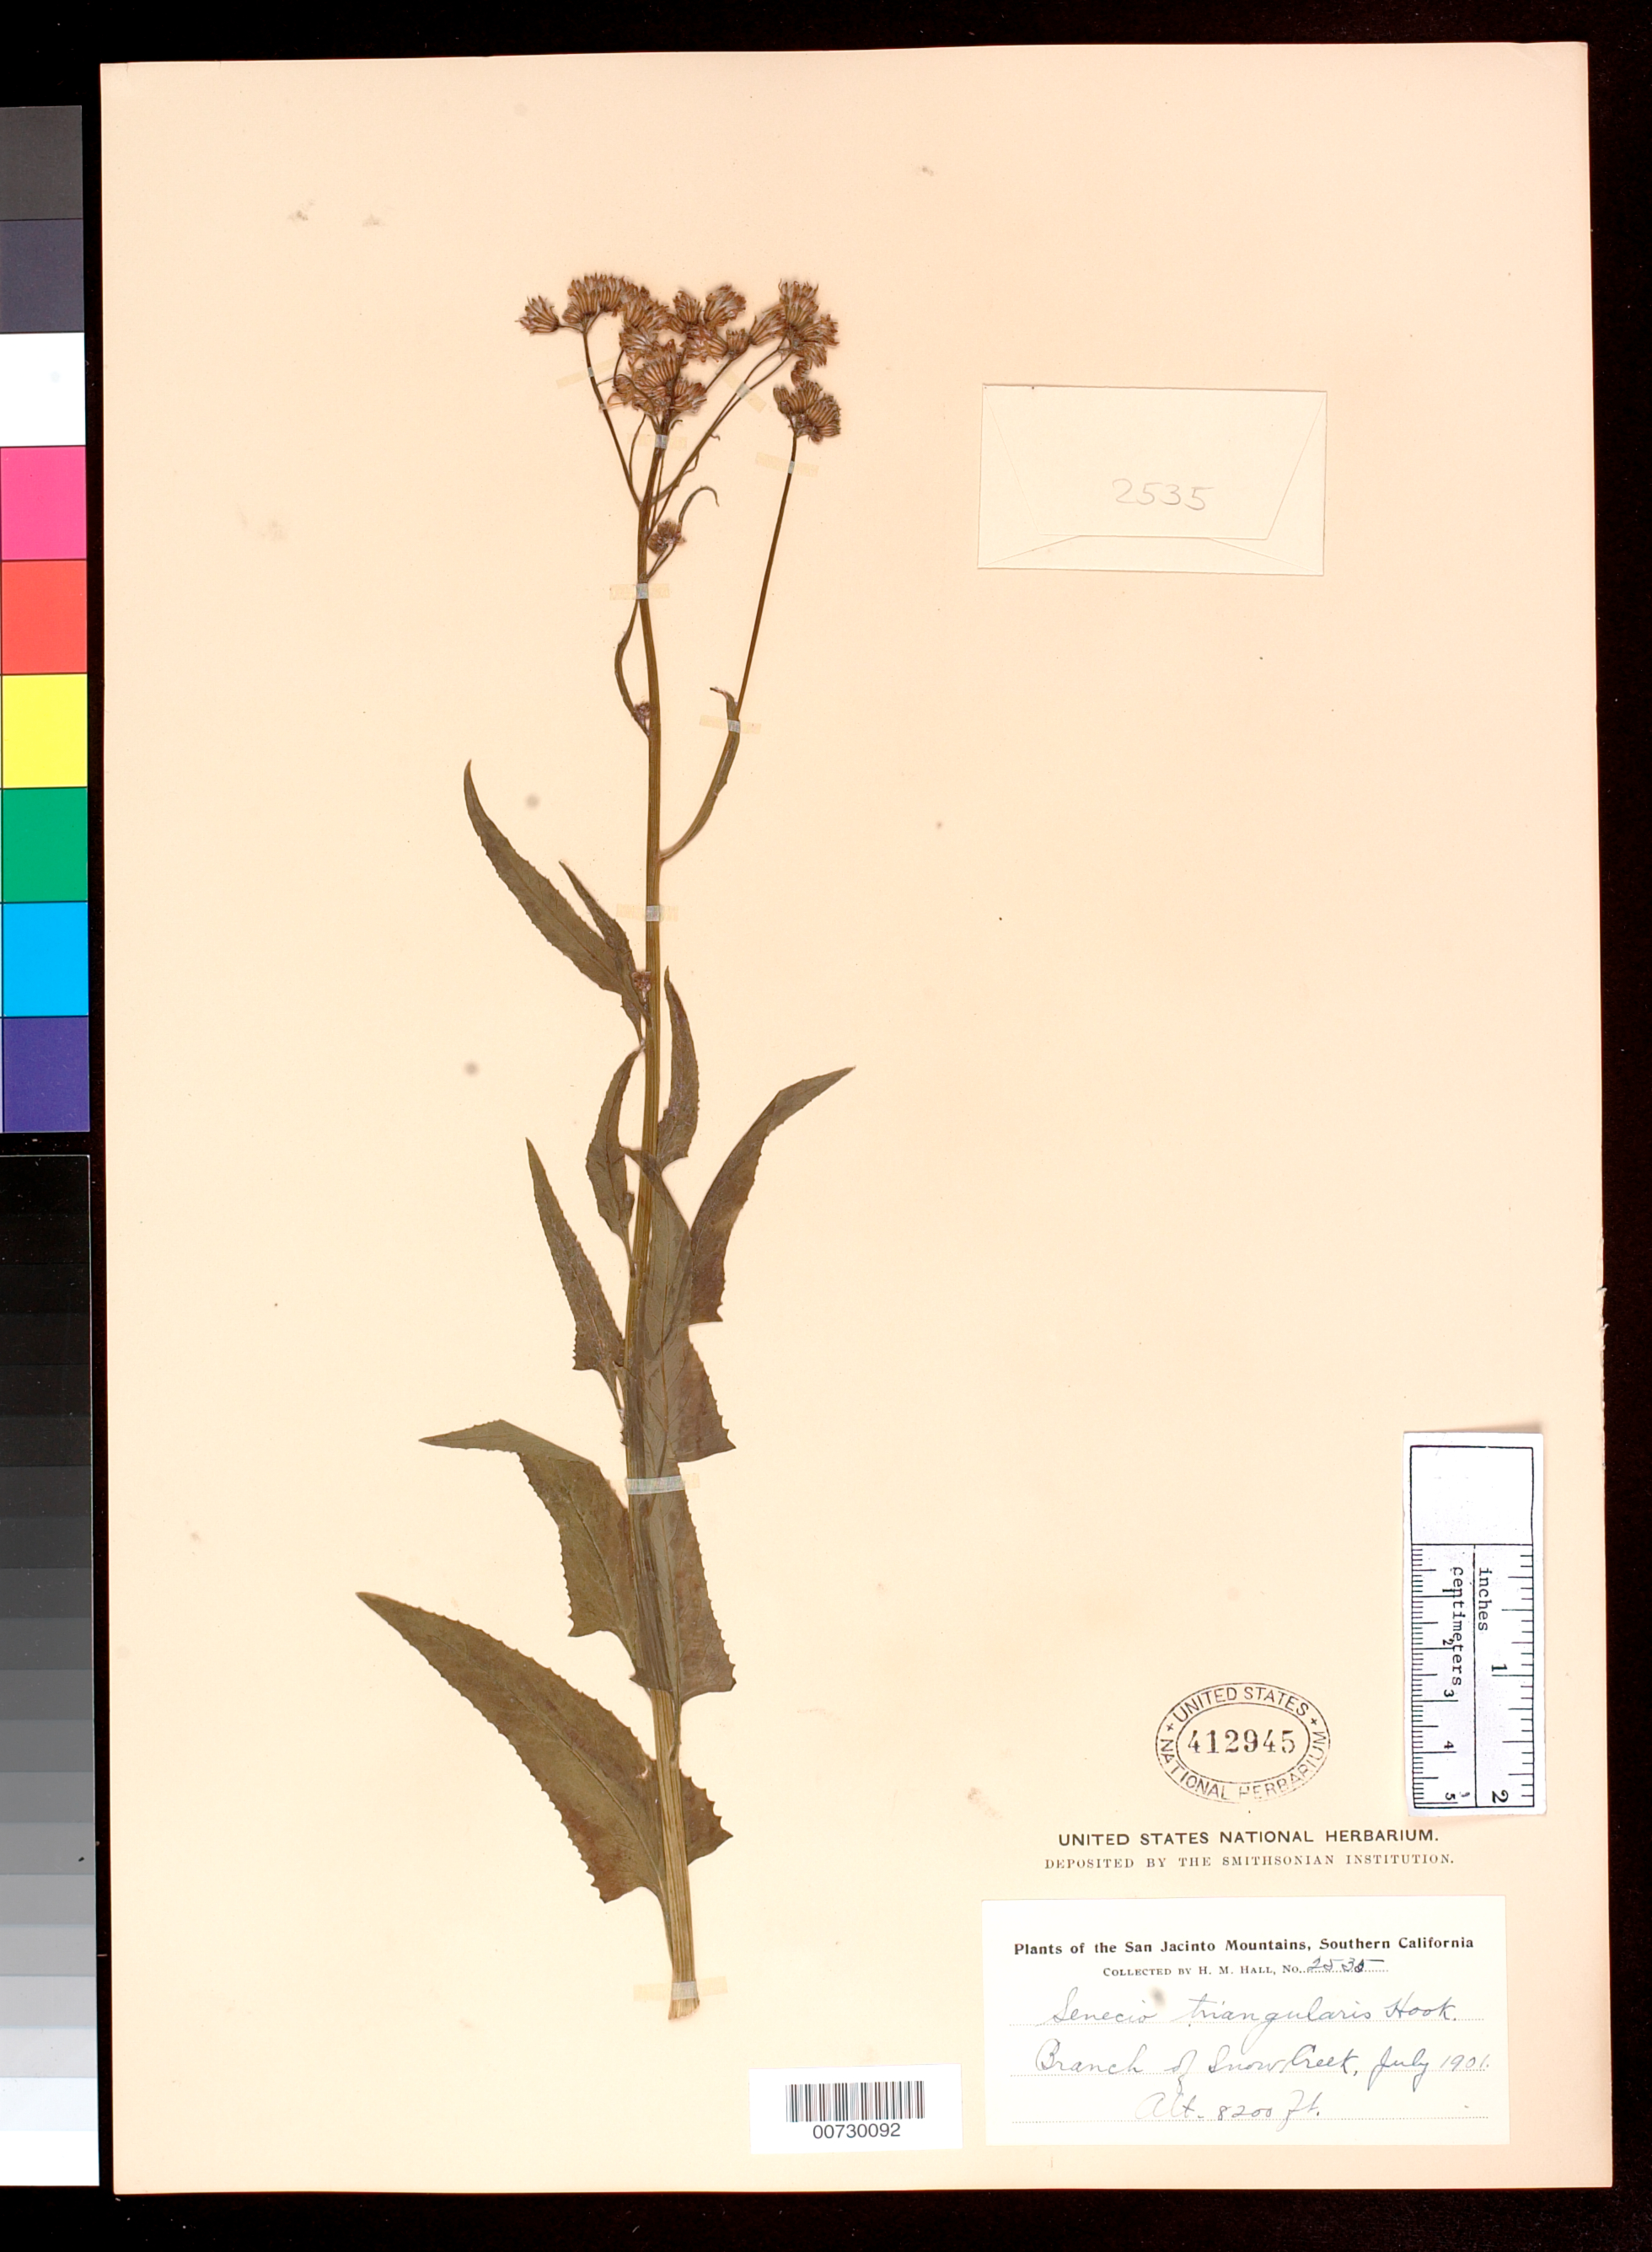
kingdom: Plantae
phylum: Tracheophyta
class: Magnoliopsida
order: Asterales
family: Asteraceae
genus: Senecio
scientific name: Senecio triangularis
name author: Hook.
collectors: H. M. Hall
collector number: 2535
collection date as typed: Jul 1906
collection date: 1906-07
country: United States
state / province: California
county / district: Riverside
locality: Branch of Snow Creek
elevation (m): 2499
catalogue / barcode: US 412945